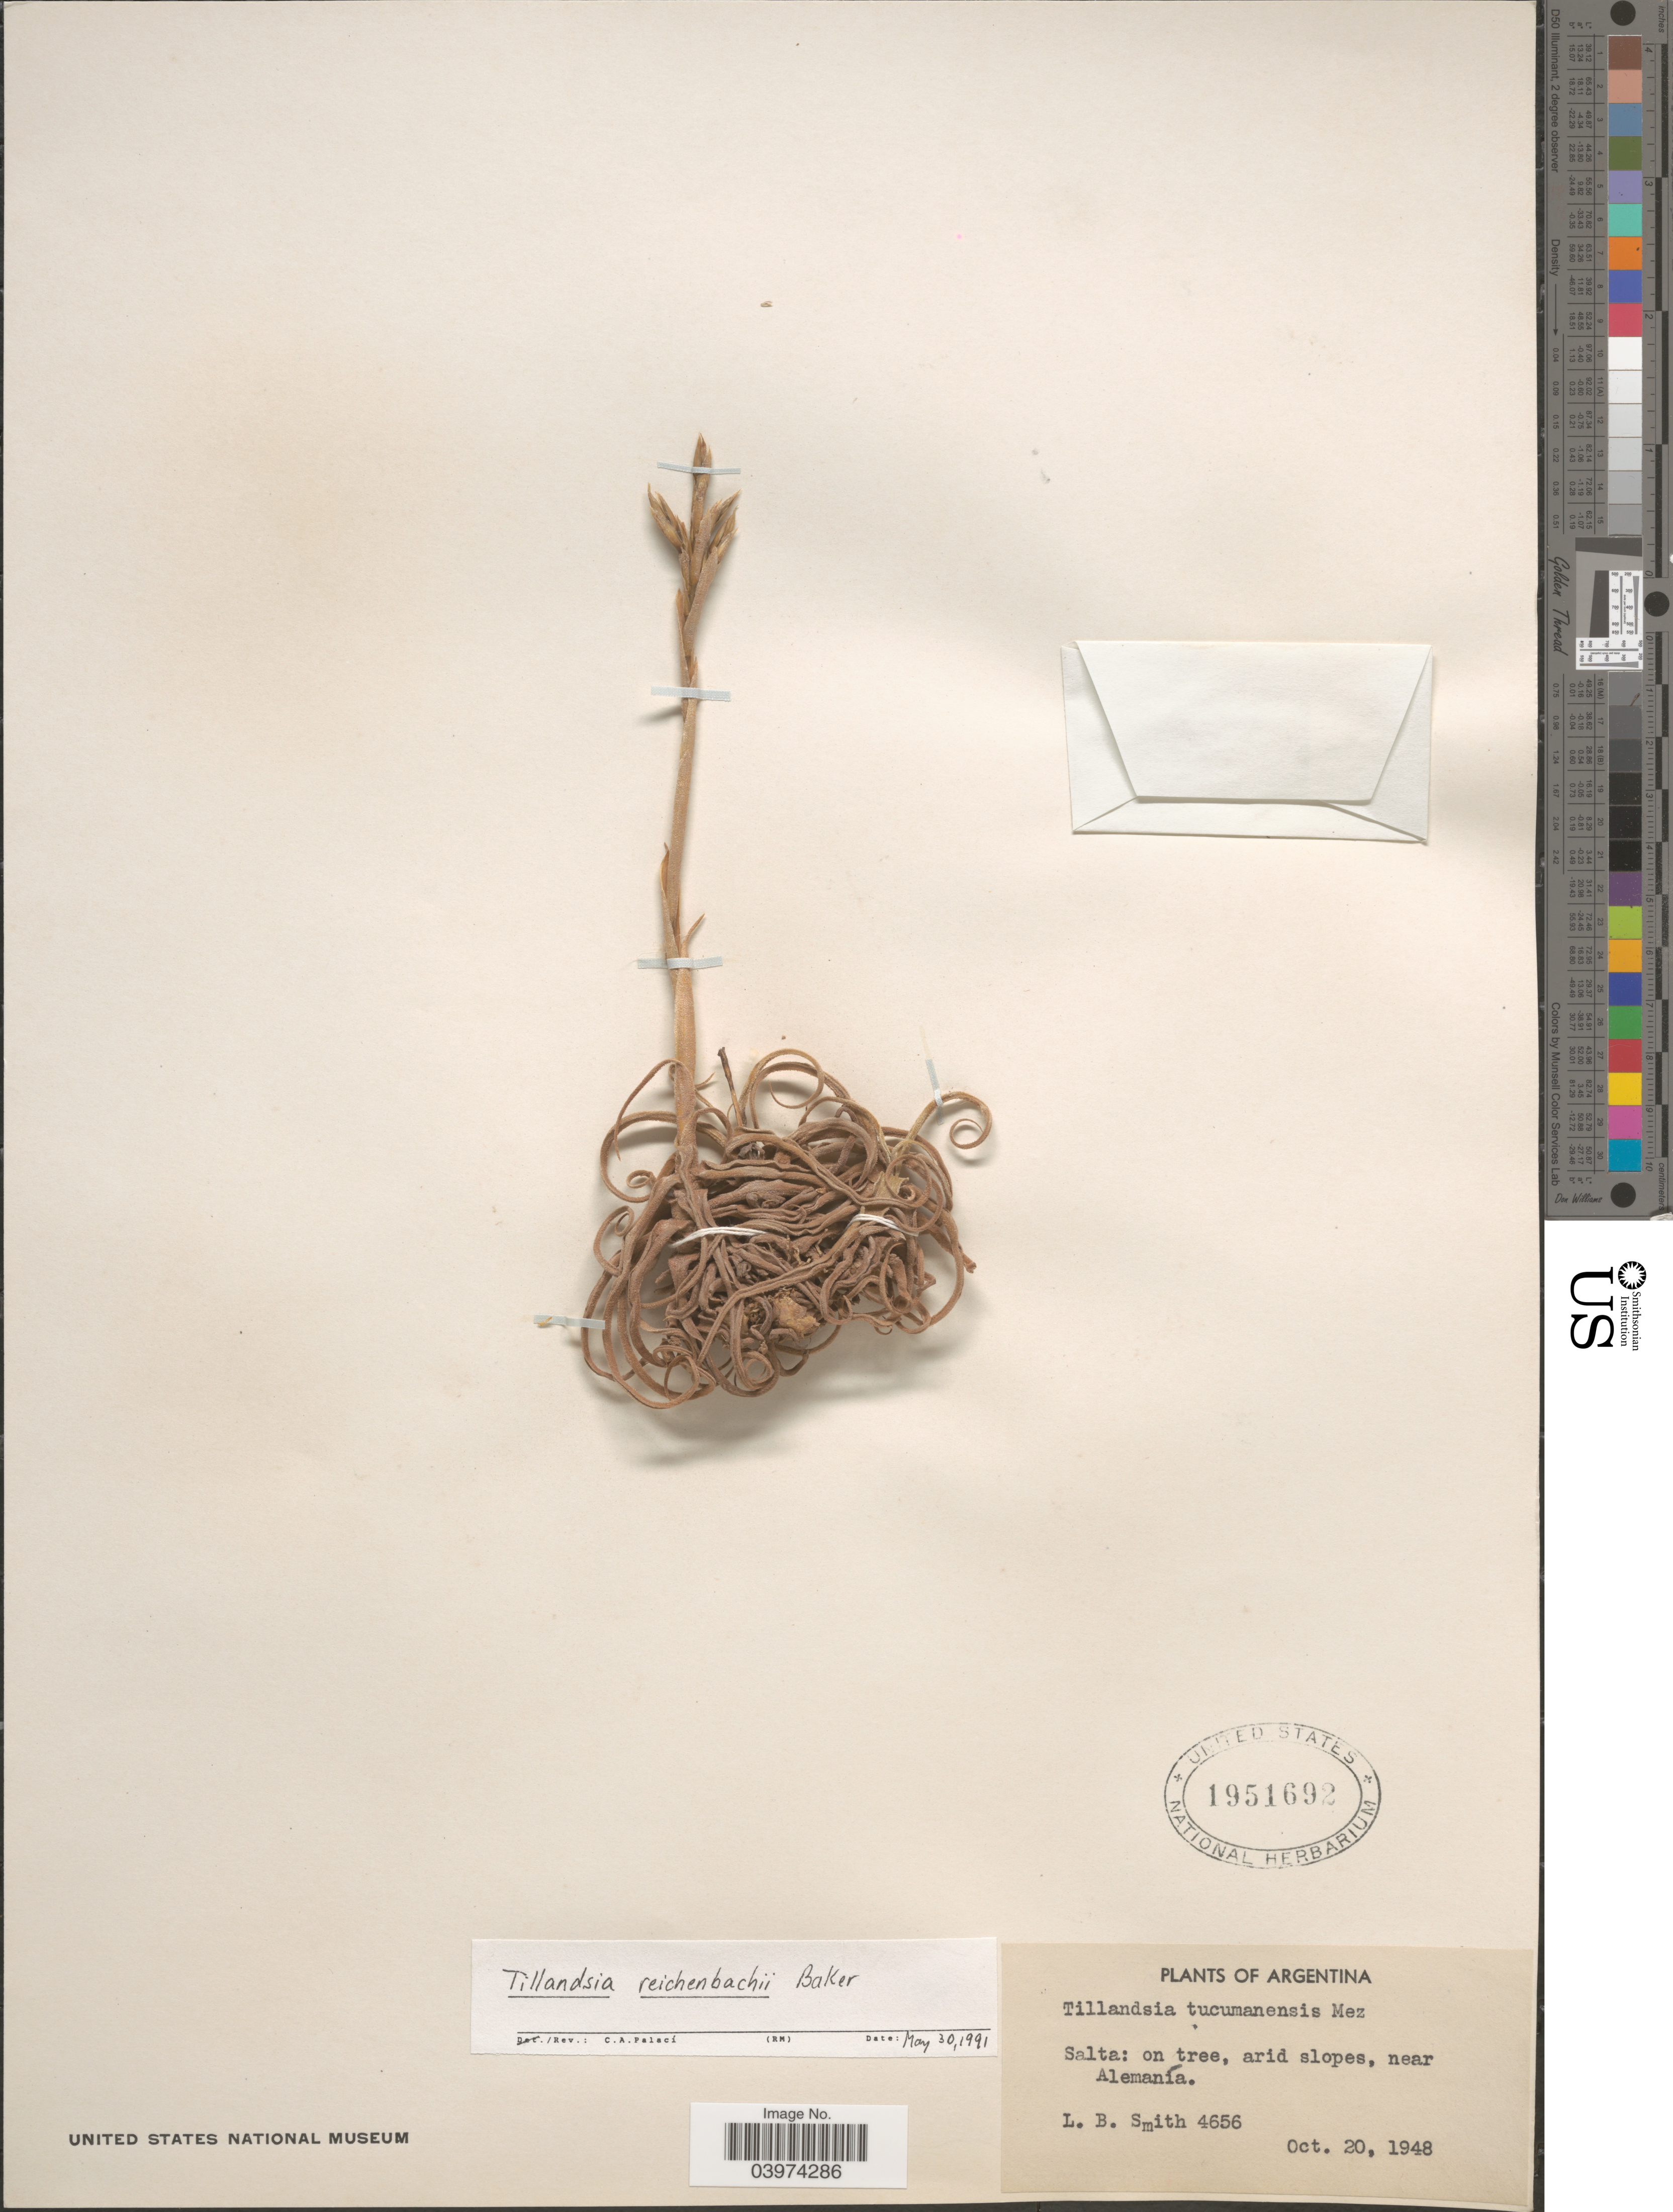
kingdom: Plantae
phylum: Tracheophyta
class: Liliopsida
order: Poales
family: Bromeliaceae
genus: Tillandsia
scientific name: Tillandsia reichenbachii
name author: Baker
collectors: L. Smith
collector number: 4656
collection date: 1948-10-20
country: Argentina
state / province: Salta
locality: On tree, arid slopes, near Alemanía.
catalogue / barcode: US 1951692